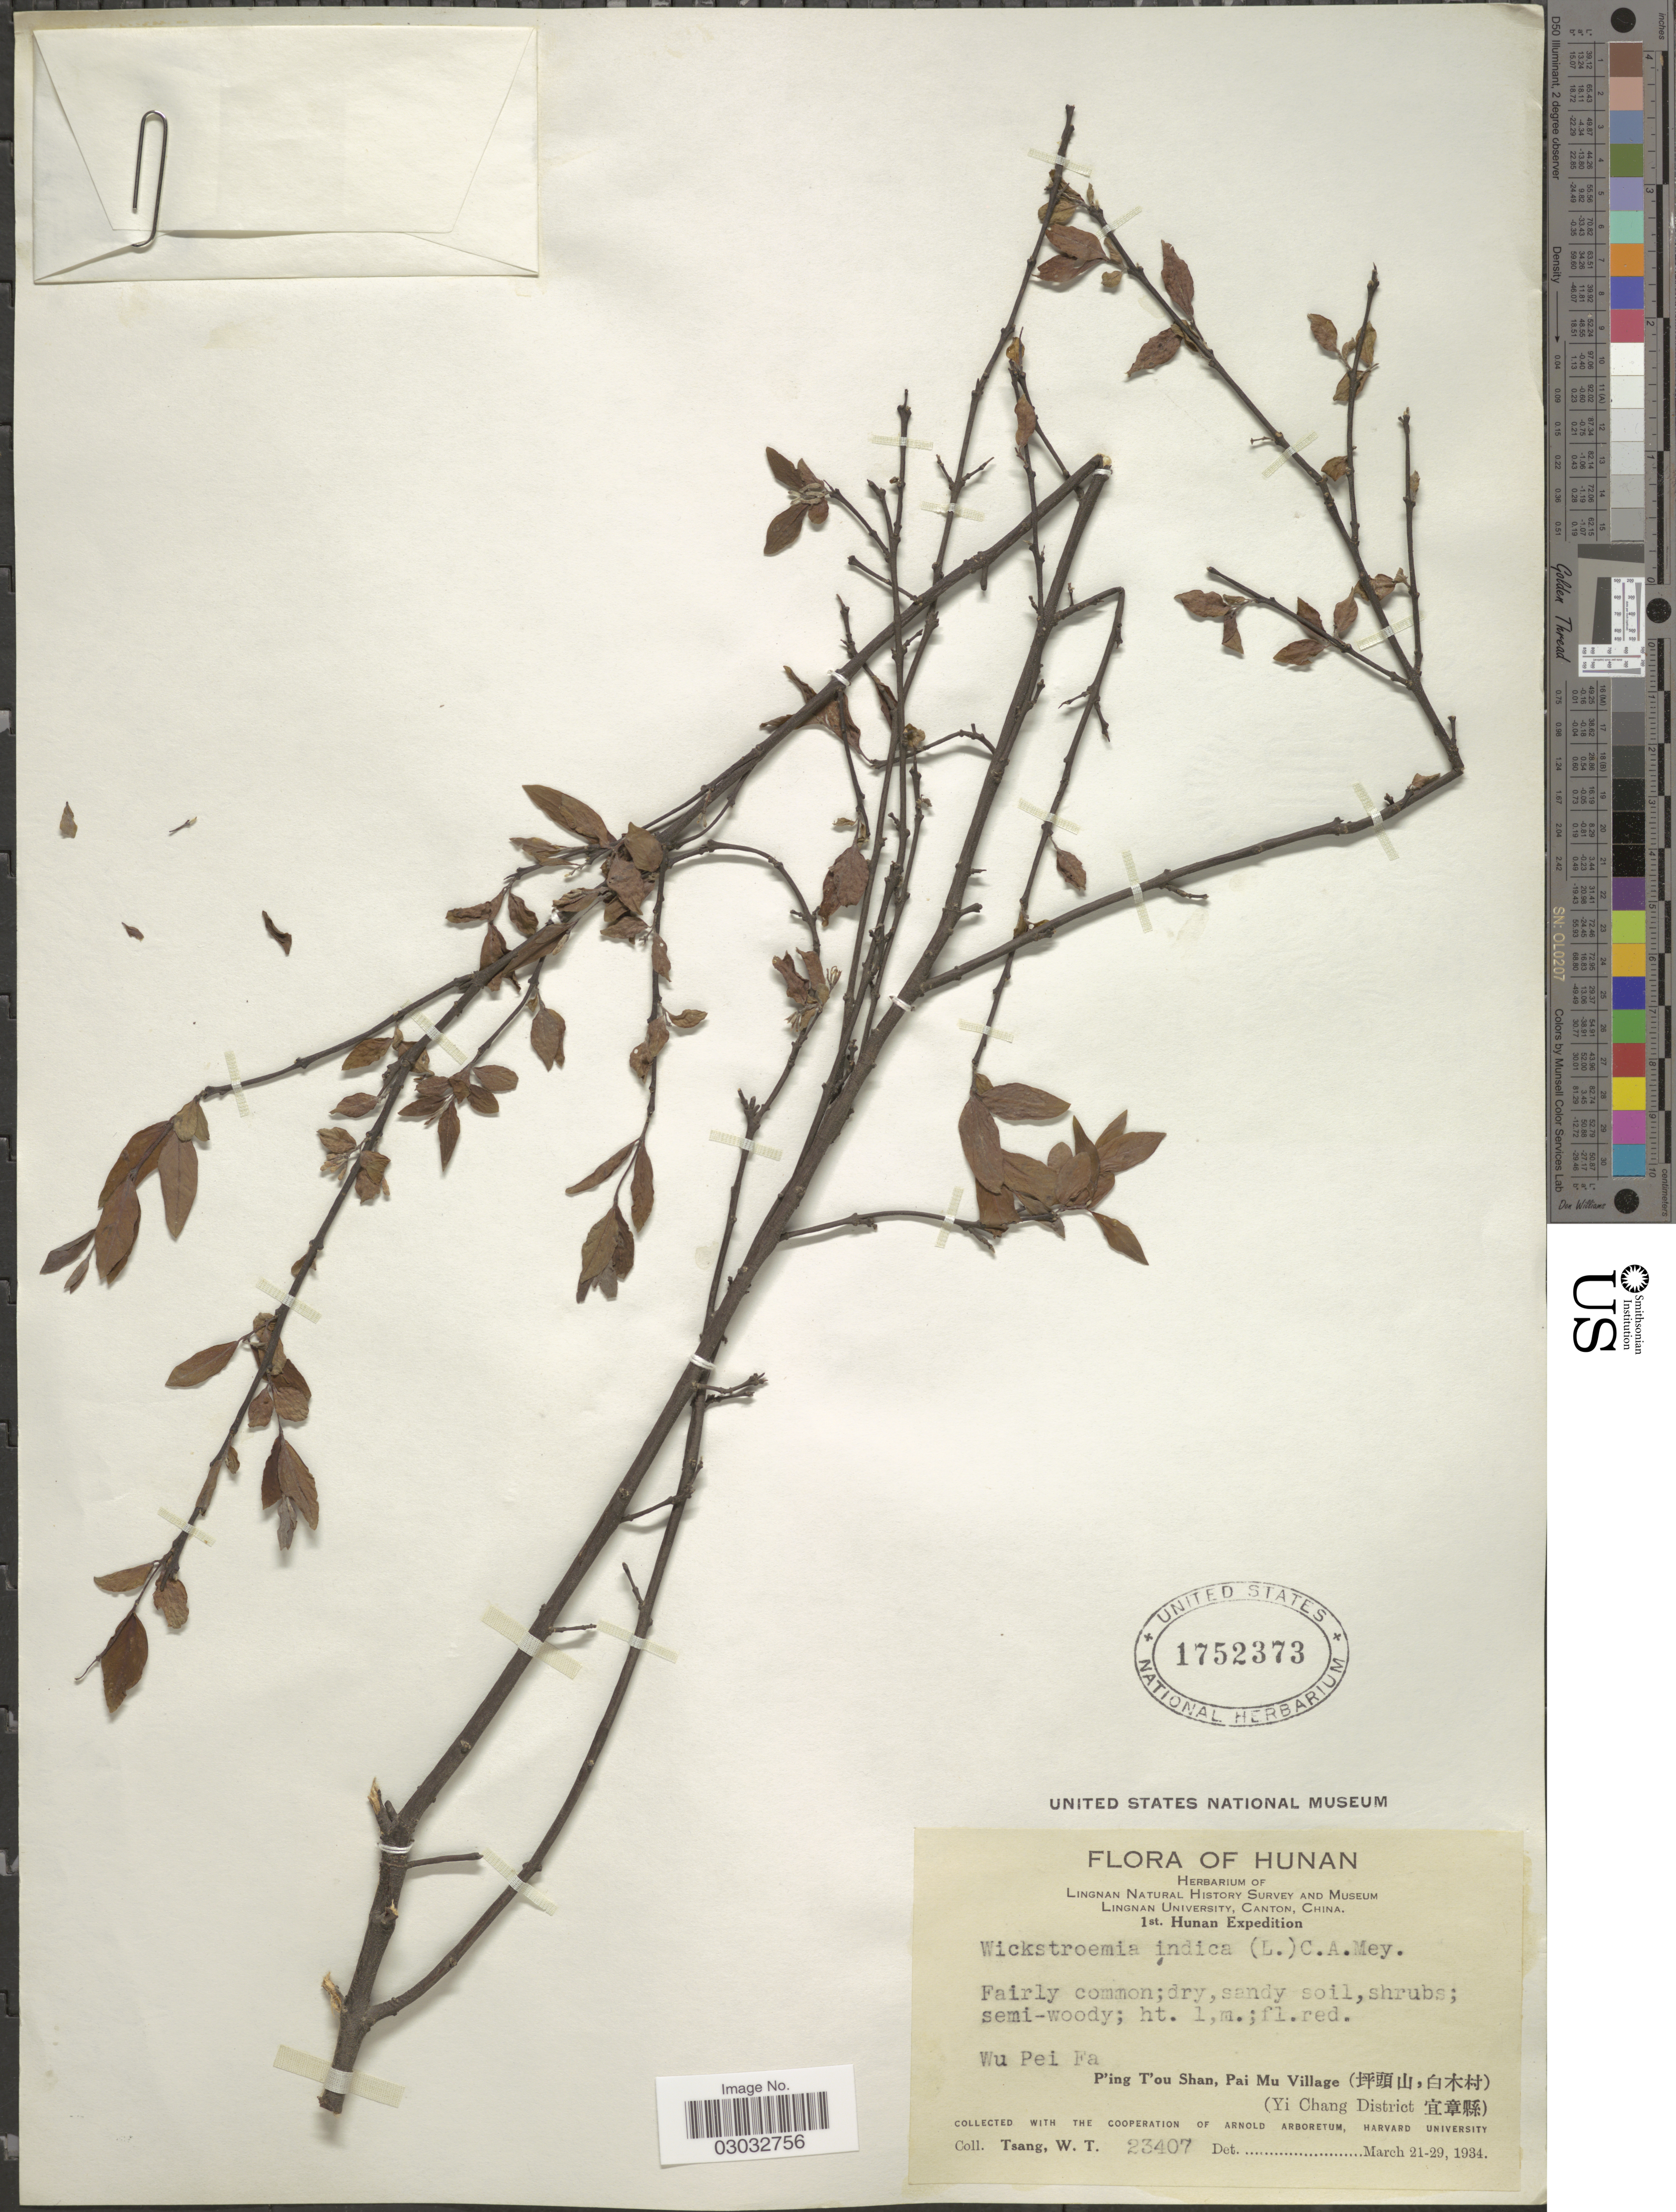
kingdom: Plantae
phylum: Tracheophyta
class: Magnoliopsida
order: Malvales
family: Thymelaeaceae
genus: Wikstroemia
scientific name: Wikstroemia indica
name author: (L.) C.A. Mey.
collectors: W. T. Tsang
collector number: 23407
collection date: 1934-03-21/1934-03-29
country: China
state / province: Hunan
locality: Hunan, Wu Pei Fa, P'ing T'ou Shan, Pai Mu Village, (Yi Chang District).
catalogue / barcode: US 1752373